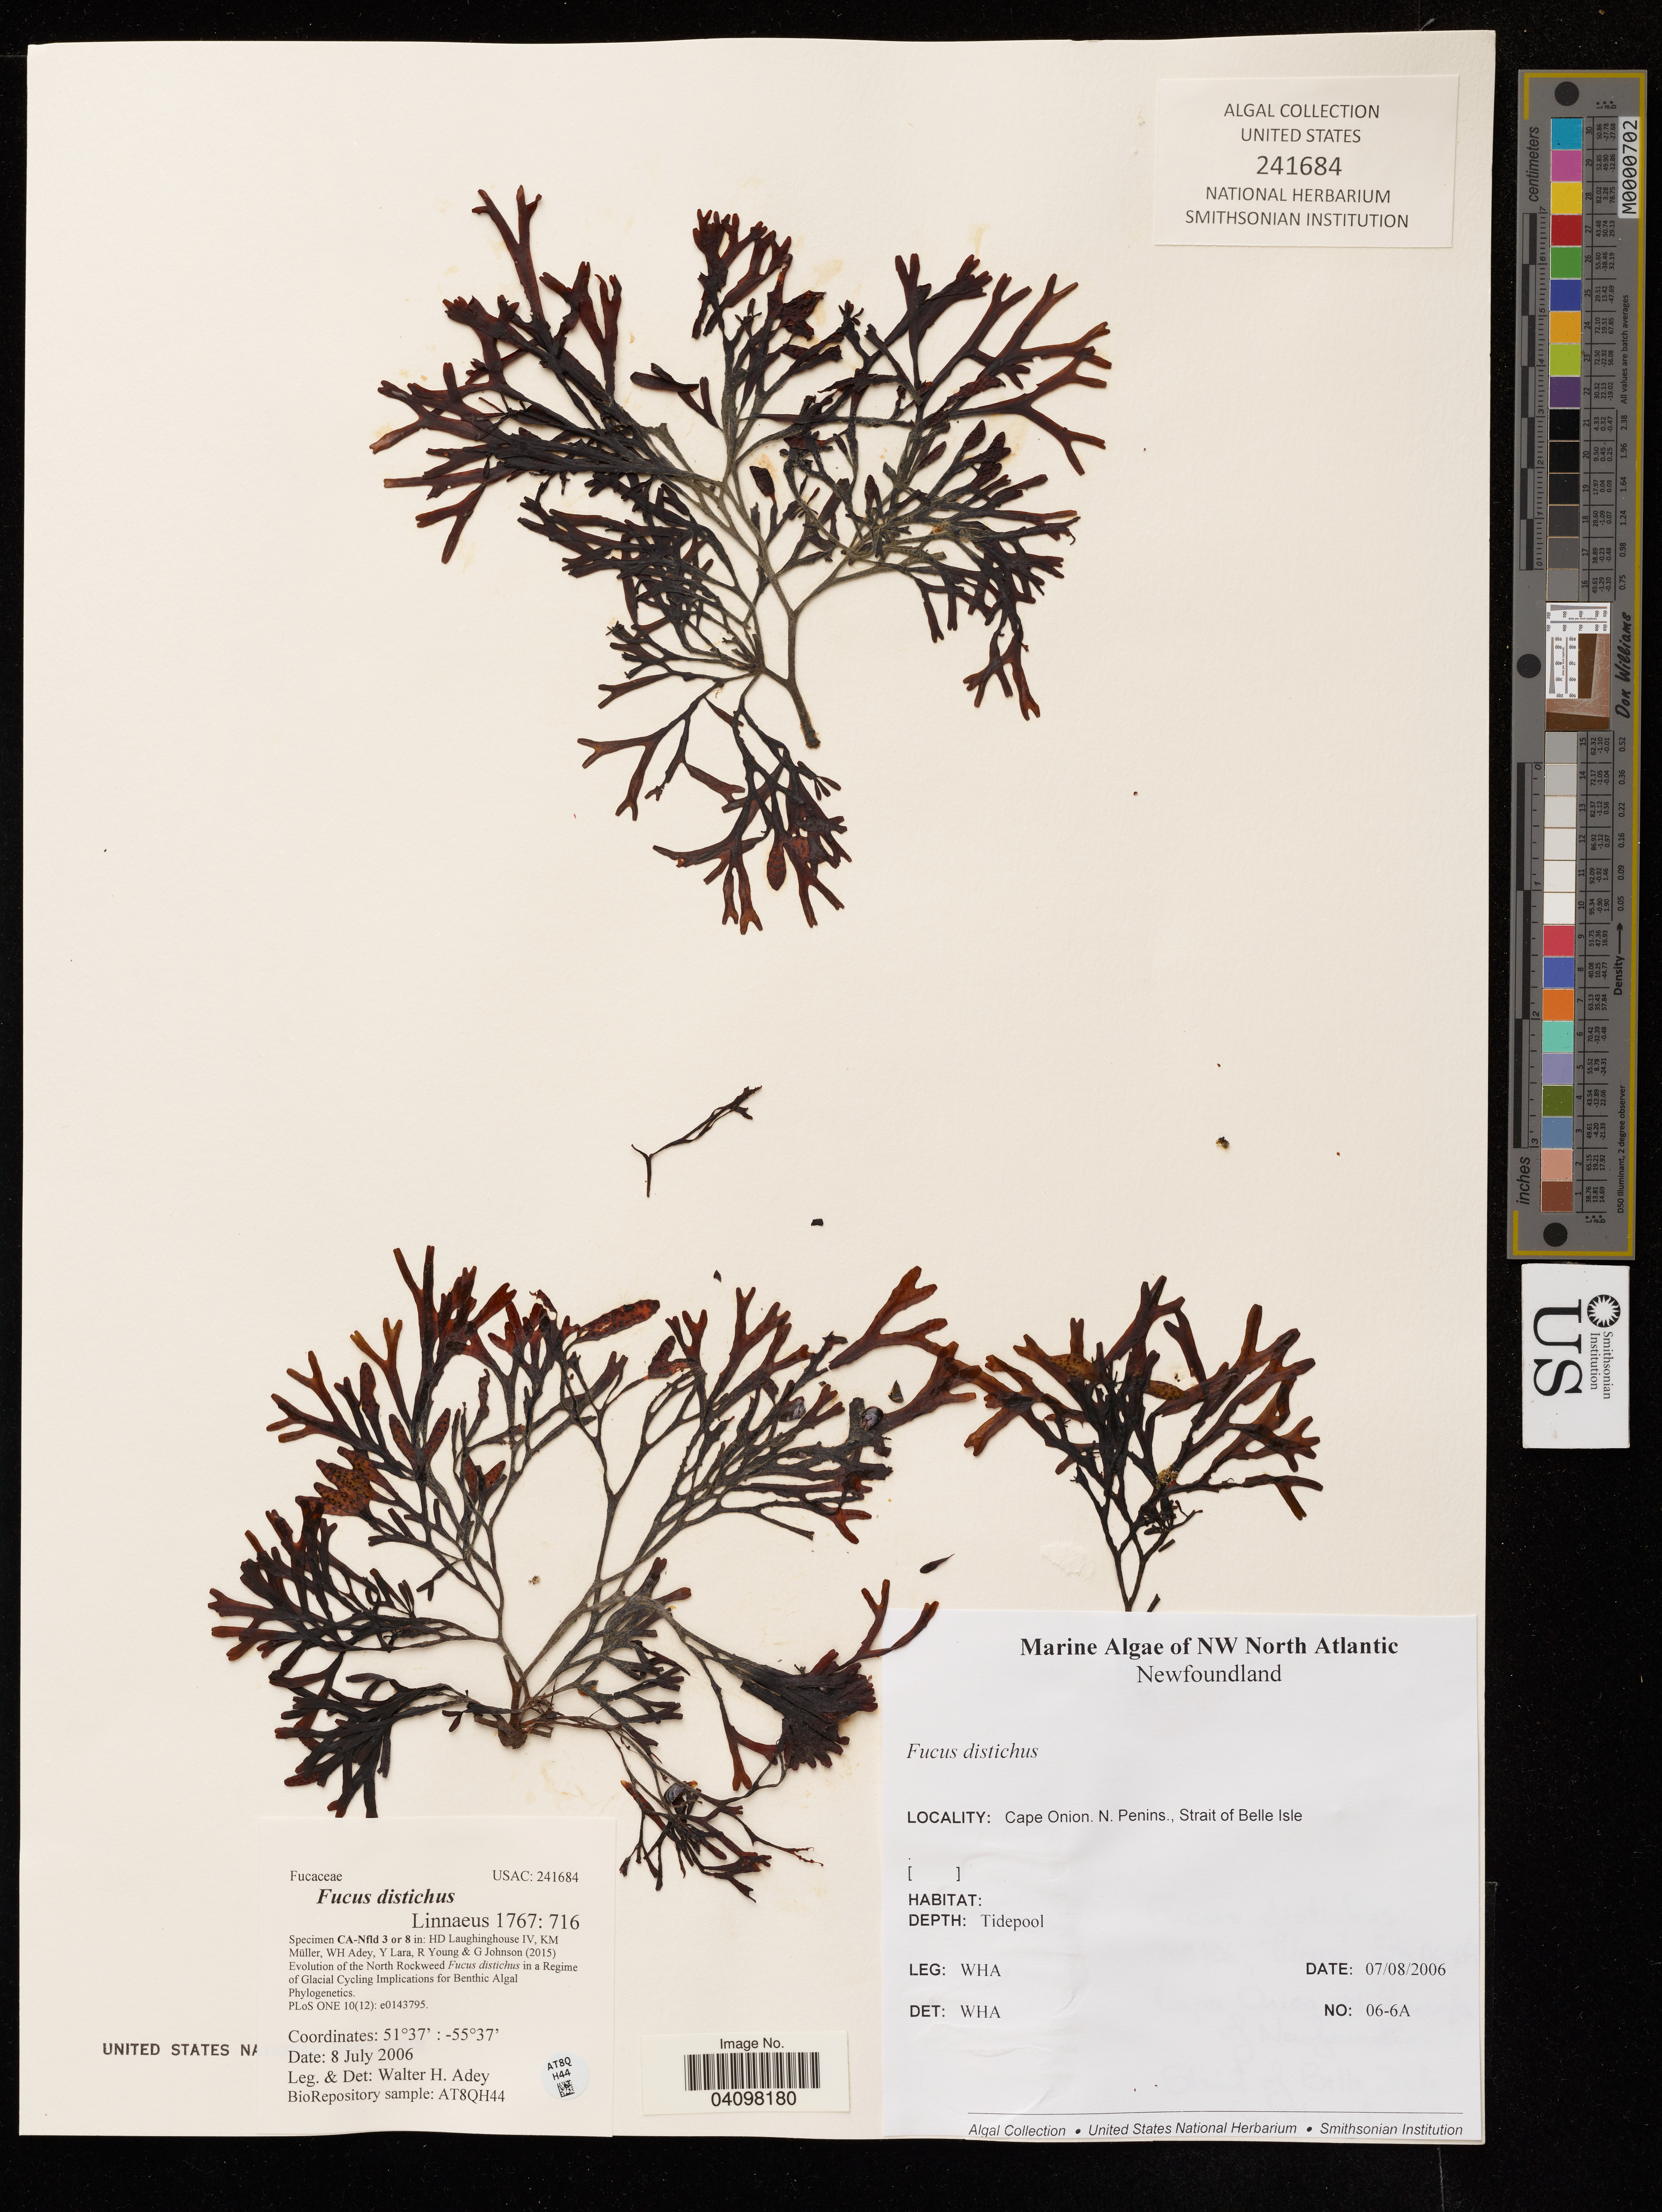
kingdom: Chromista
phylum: Ochrophyta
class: Phaeophyceae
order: Fucales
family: Fucaceae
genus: Fucus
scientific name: Fucus distichus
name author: L.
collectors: W. H. Adey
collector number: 241684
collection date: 2006-07-08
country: Canada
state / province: Newfoundland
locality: NW North Atlantic, Cape Onion, N. Penins., Strait of Belle Isle.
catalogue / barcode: US 241684